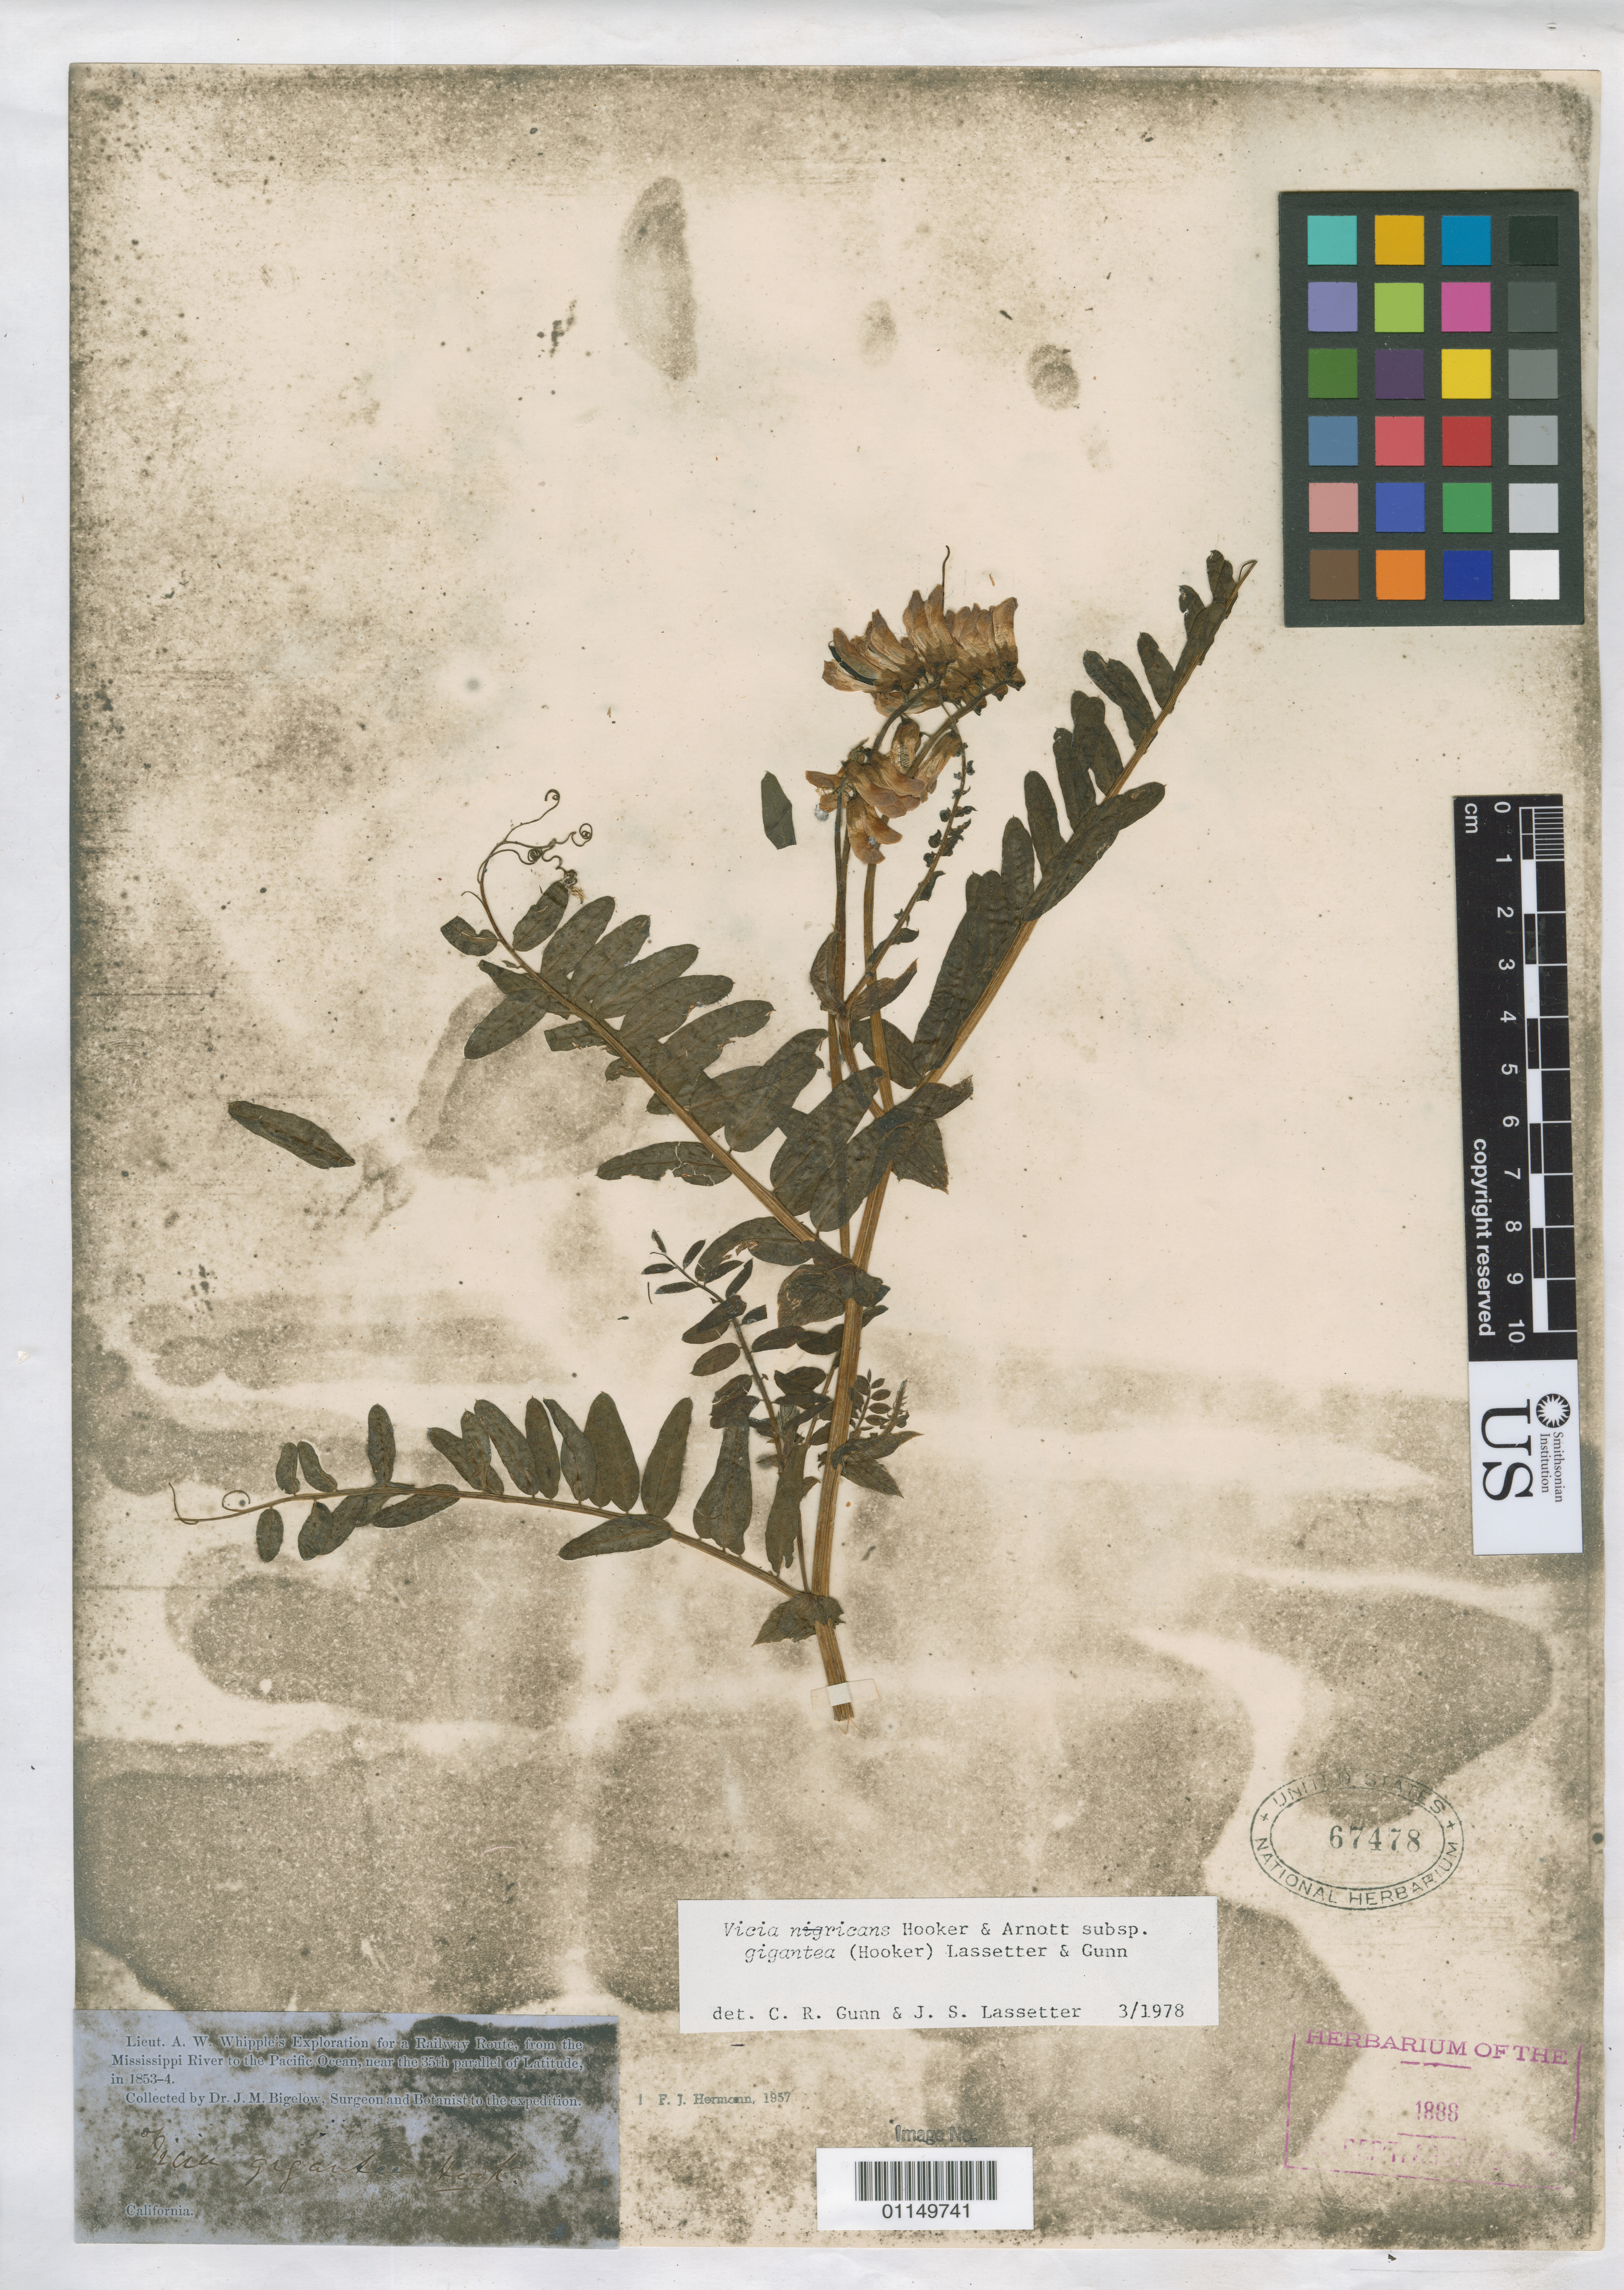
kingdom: Plantae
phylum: Tracheophyta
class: Magnoliopsida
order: Fabales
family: Fabaceae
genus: Vicia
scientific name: Vicia nigricans subsp. gigantea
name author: Hook. & Arn.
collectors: J. M. Bigelow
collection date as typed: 1853 to -- --- 1854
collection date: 1853/1854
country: United States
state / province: California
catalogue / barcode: US 67478